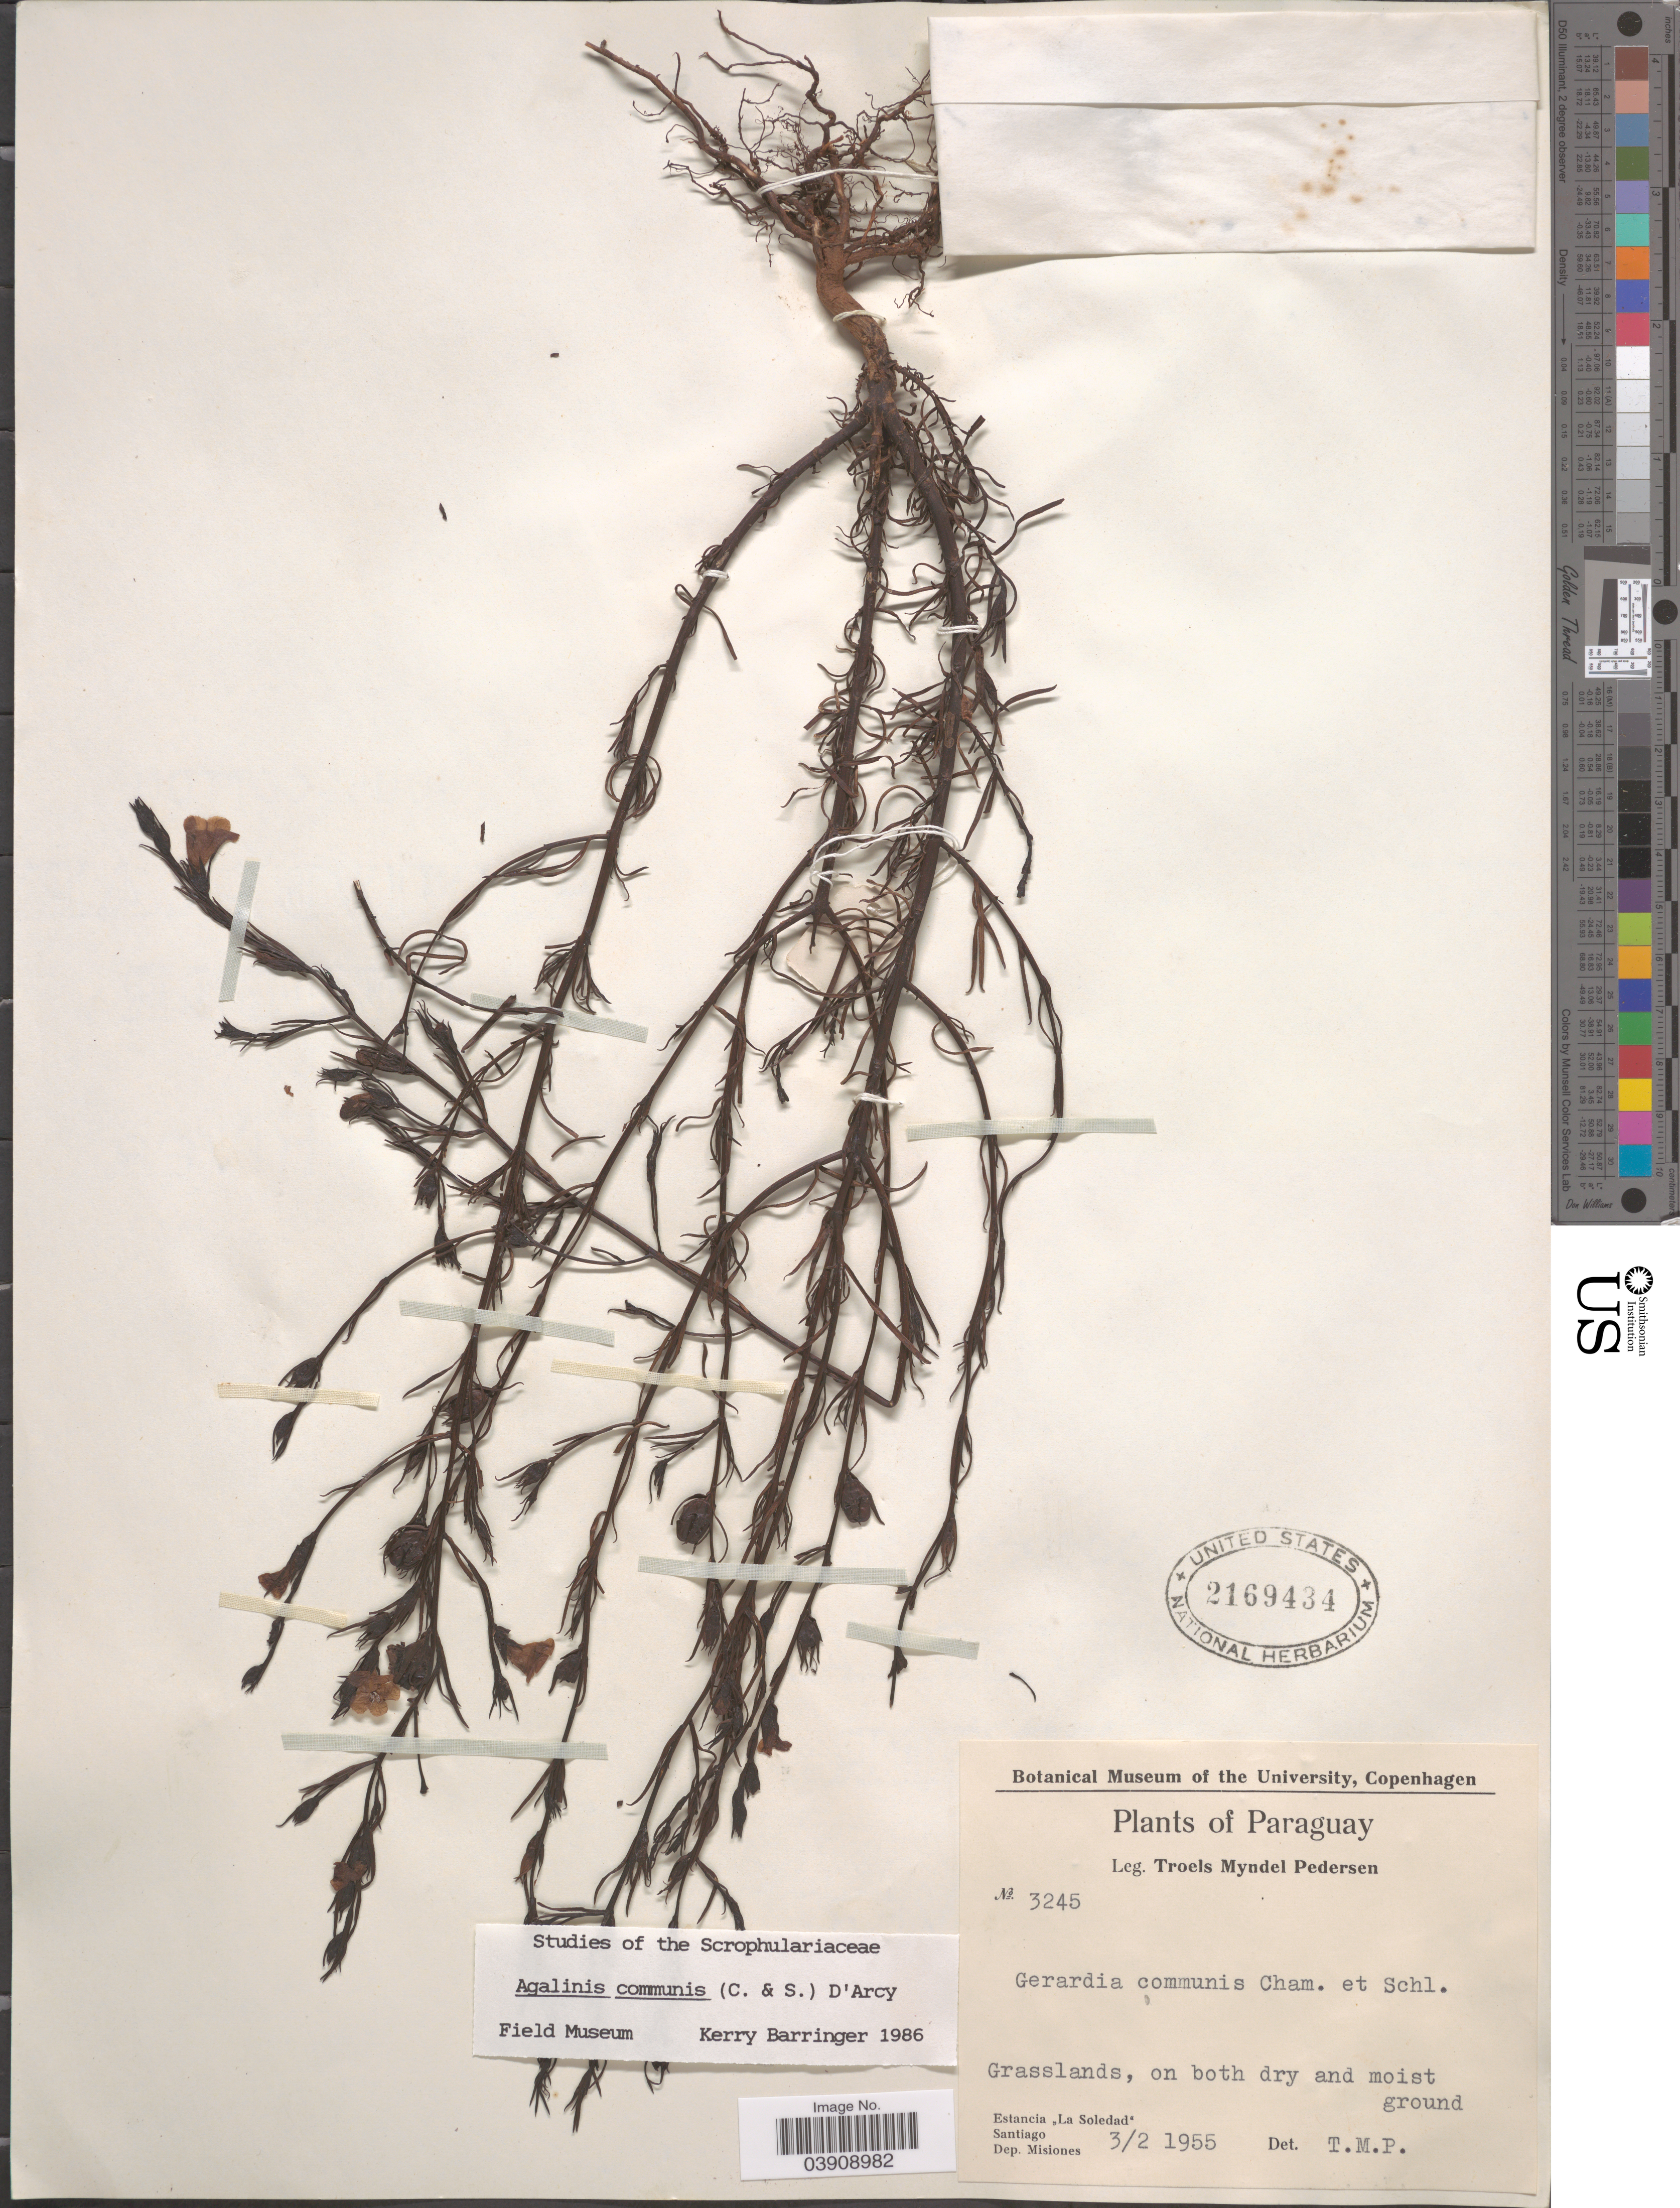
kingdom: Plantae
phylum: Tracheophyta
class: Magnoliopsida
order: Lamiales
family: Orobanchaceae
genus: Agalinis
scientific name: Agalinis communis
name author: (Cham. & Schltdl.) D'Arcy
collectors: T. Pederson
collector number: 3245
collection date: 1955-02-03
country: Paraguay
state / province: Misiones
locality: Estancia "La Soledad". Santiago. Dep. Misiones.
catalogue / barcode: US 2169434